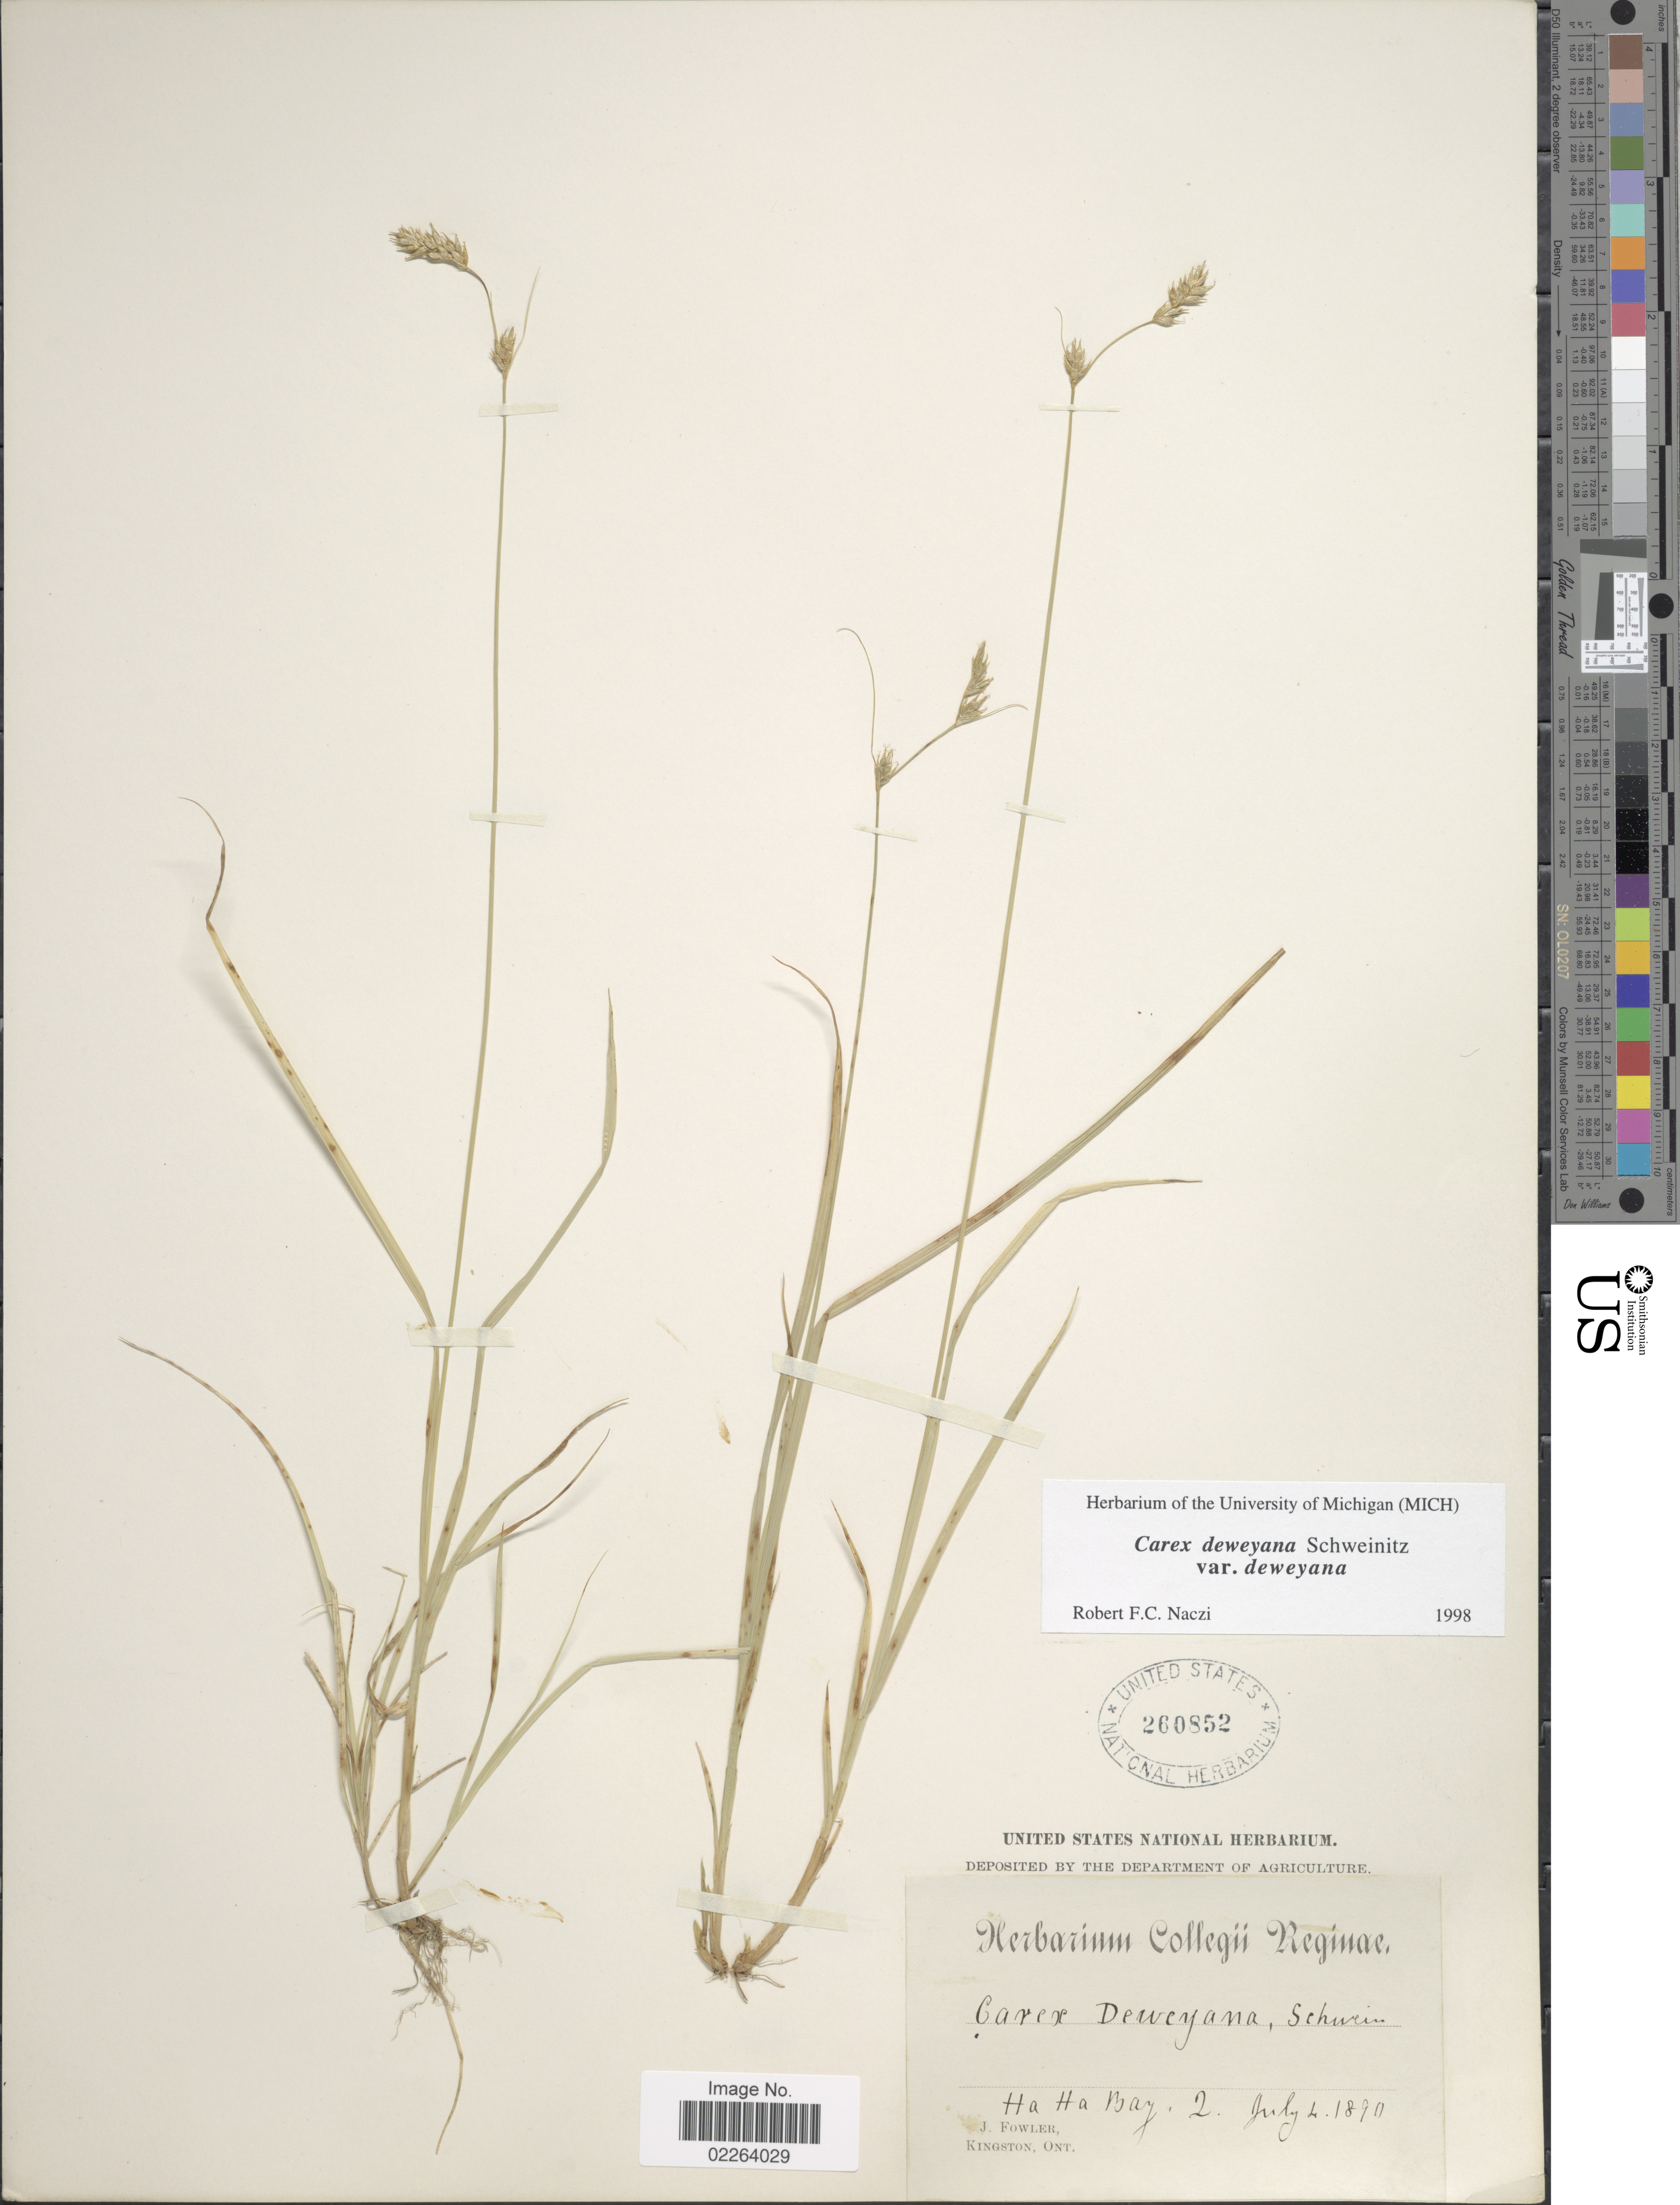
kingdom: Plantae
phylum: Tracheophyta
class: Liliopsida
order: Poales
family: Cyperaceae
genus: Carex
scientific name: Carex deweyana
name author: Schwein.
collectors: J. P. Fowler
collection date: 1890-07-04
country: Canada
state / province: Quebec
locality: Ha Ha Bay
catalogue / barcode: US 260852